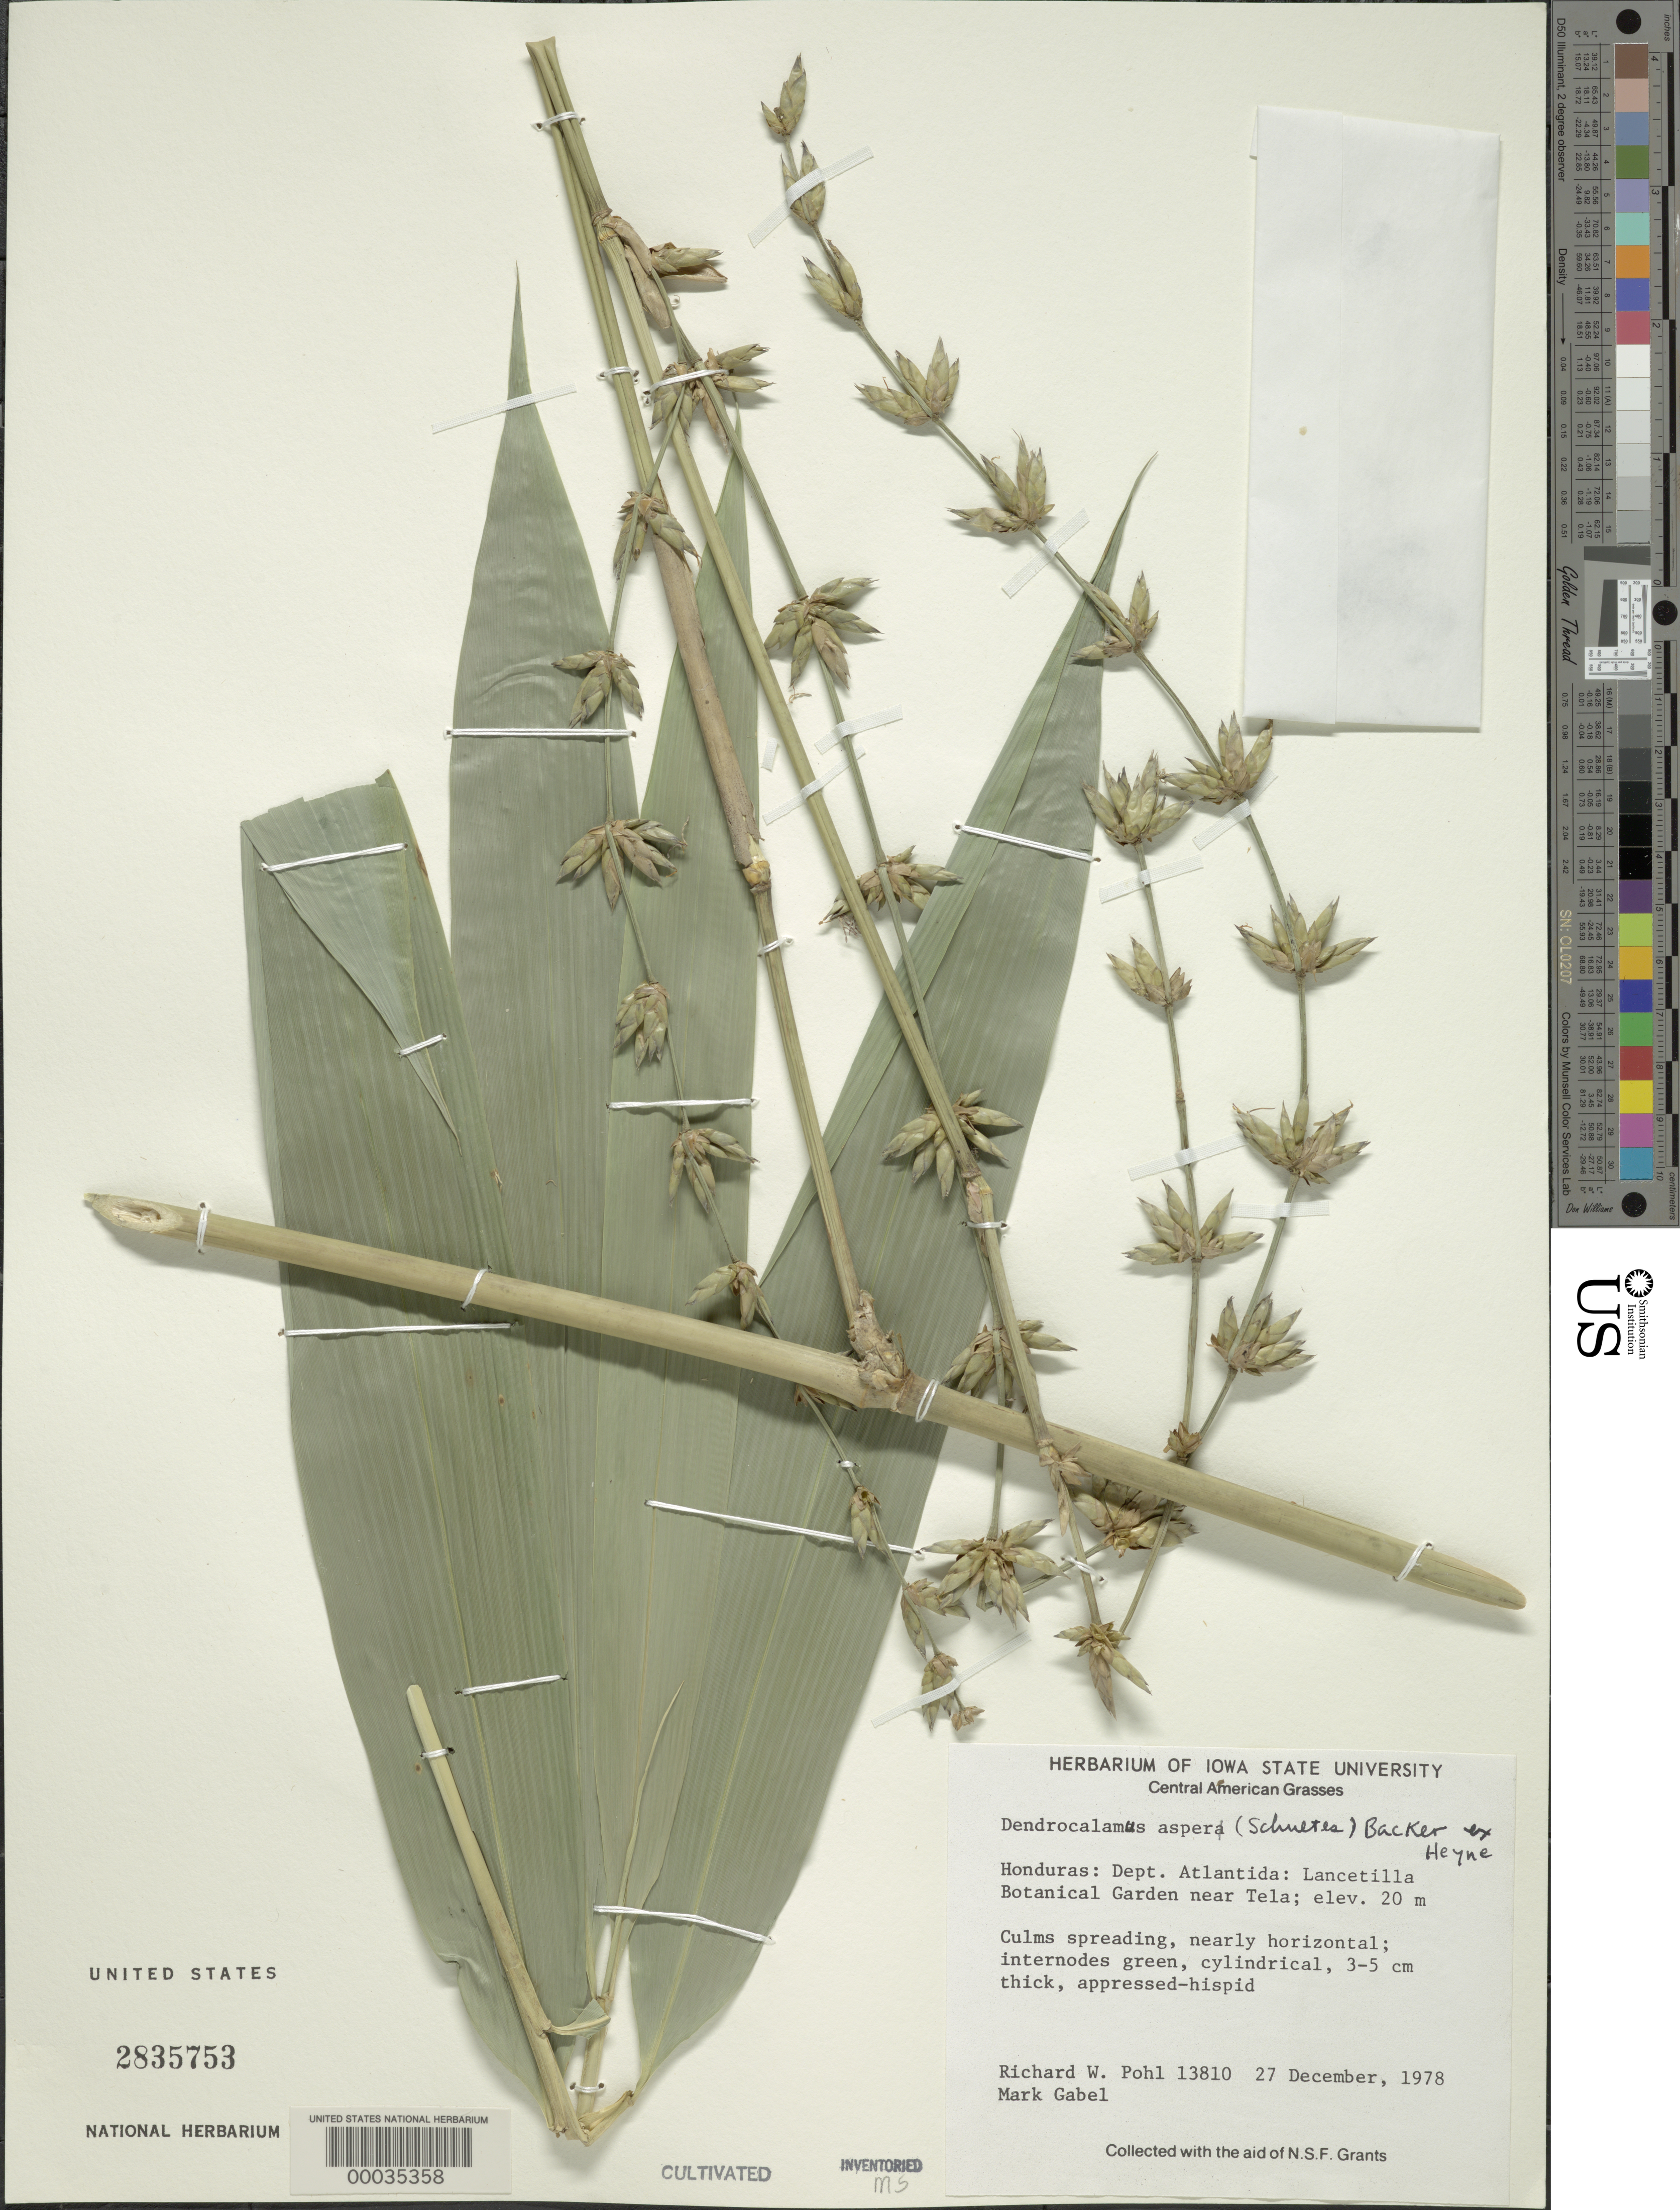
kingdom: Plantae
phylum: Tracheophyta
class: Liliopsida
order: Poales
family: Poaceae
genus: Dendrocalamus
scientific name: Dendrocalamus asper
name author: (Schult. & Schult. f.) Backer ex K. Heyne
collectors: R. W. Pohl & M. Gabel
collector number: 13810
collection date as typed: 27 Dec 1978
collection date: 1978-12-27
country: Honduras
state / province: Atlántida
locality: Lancetilla Botanical Garden, Tela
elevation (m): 20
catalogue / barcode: US 2835753